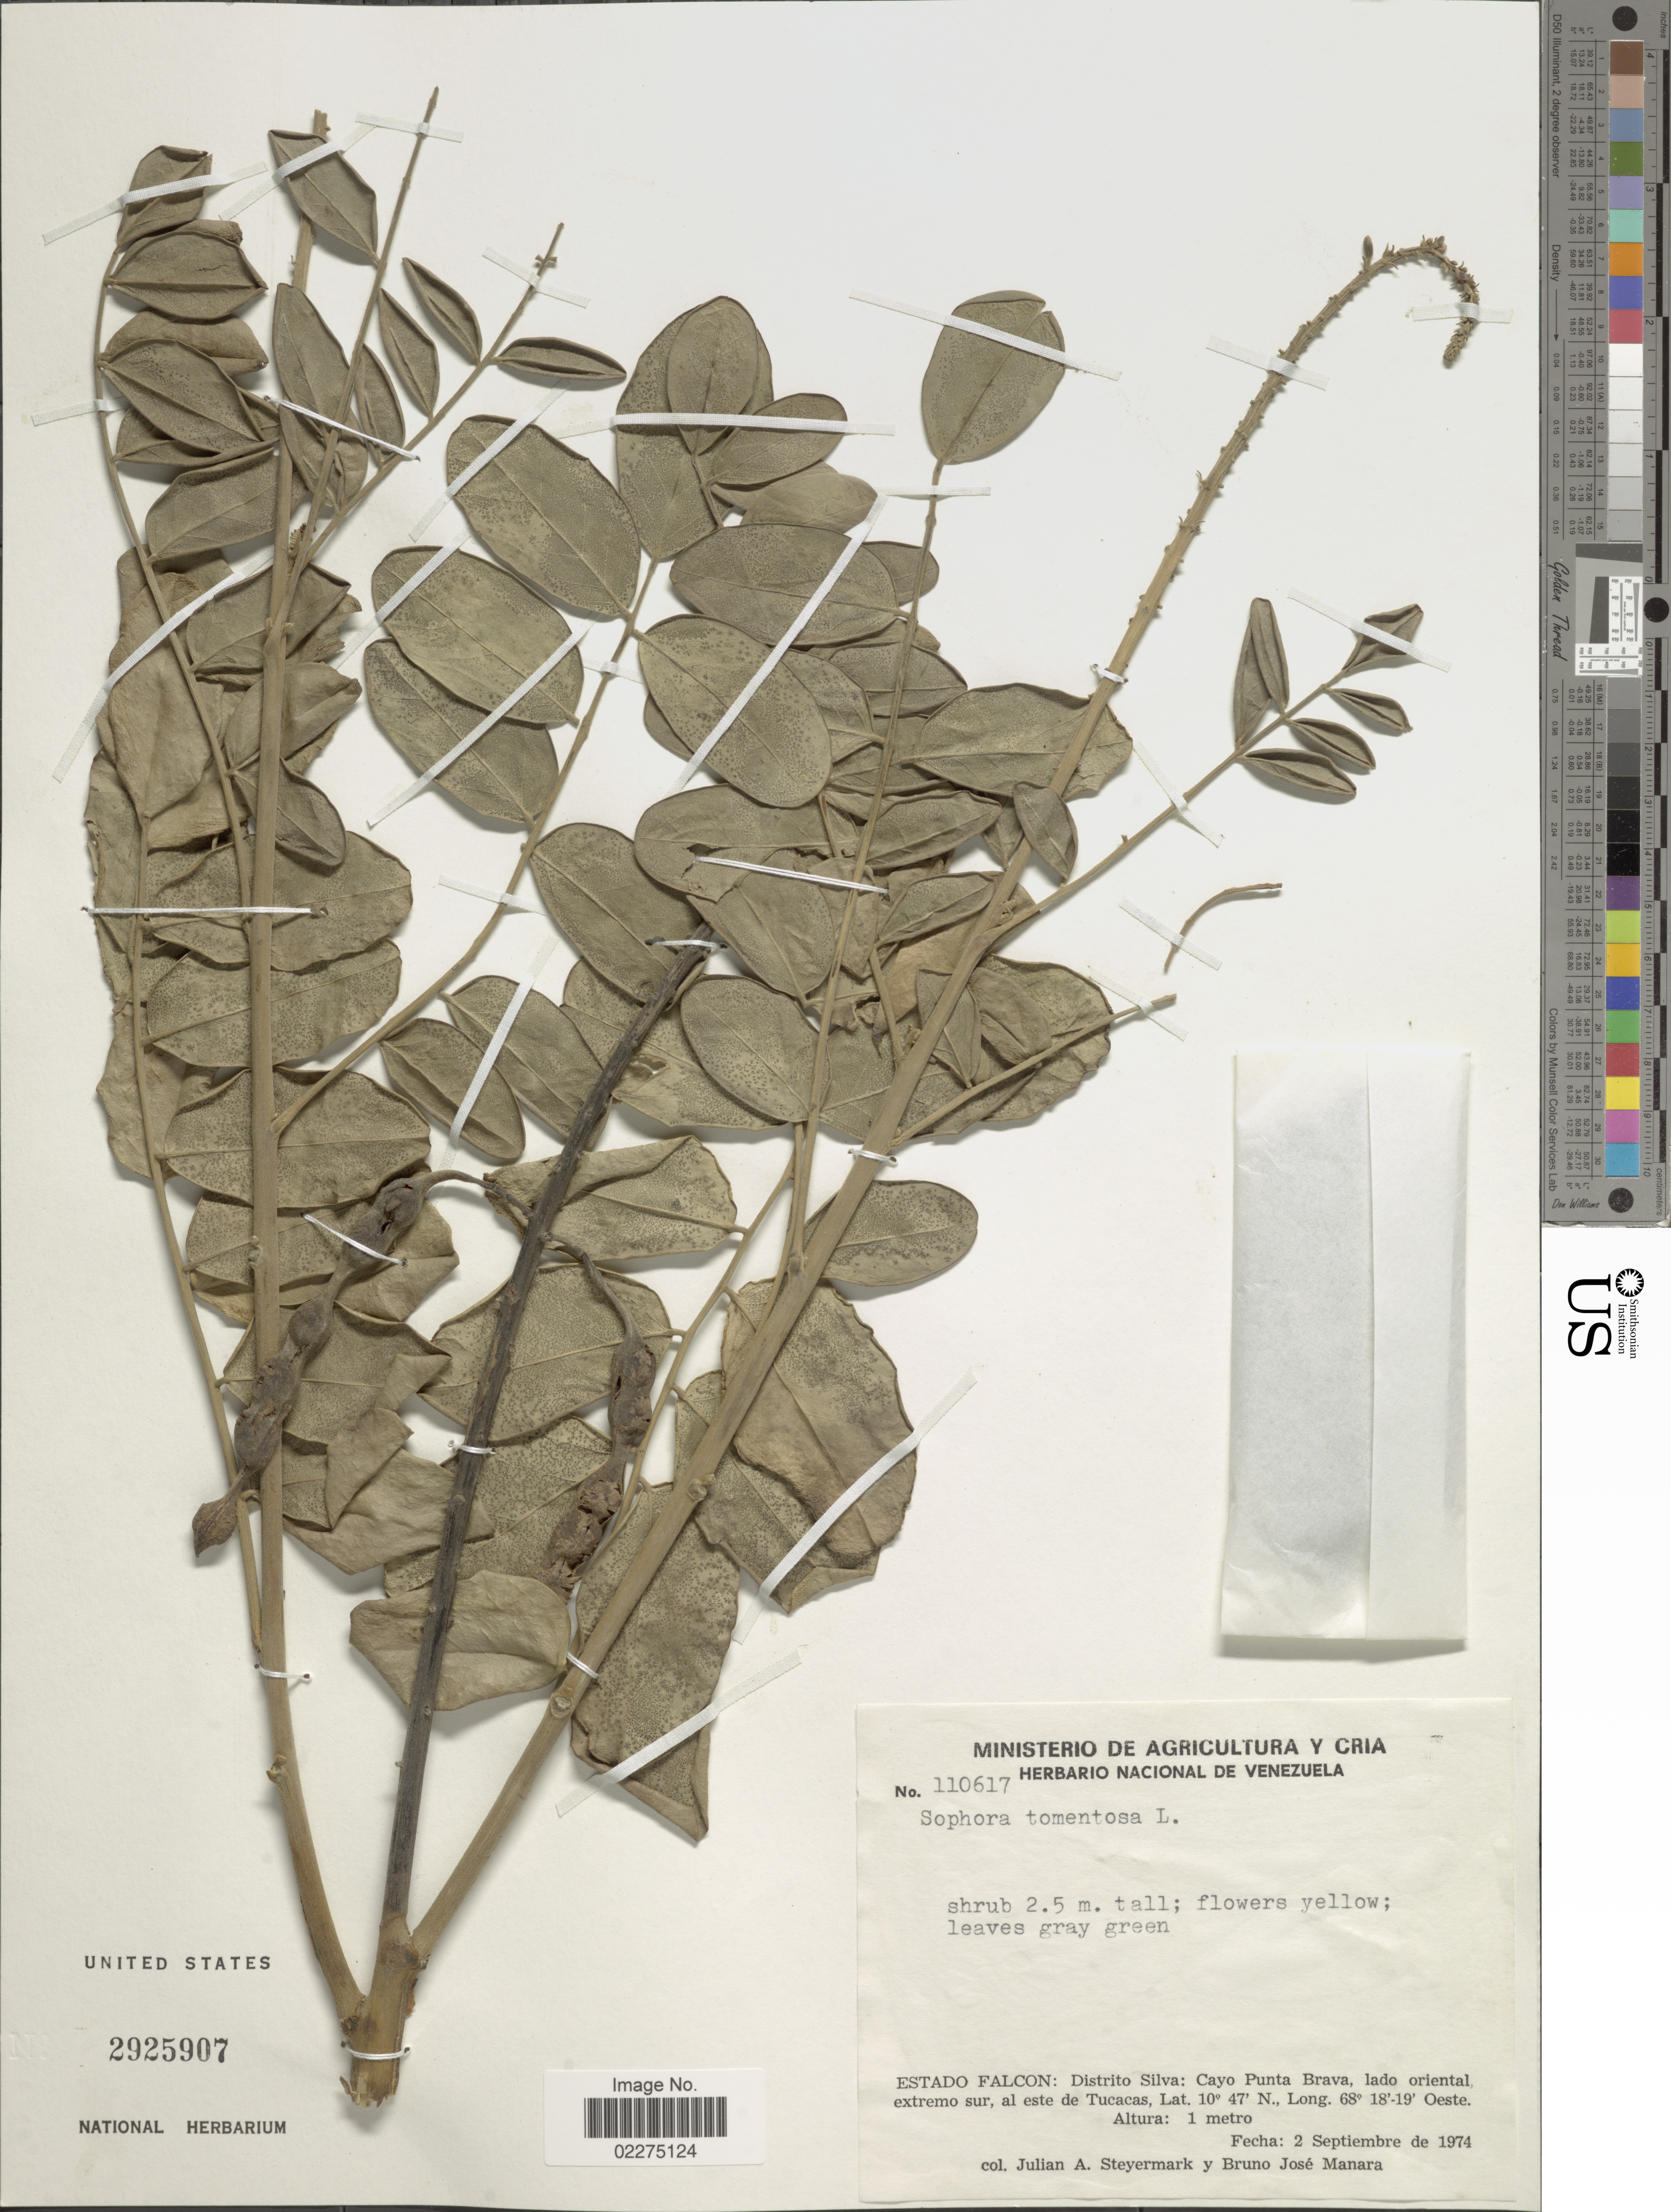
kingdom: Plantae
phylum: Tracheophyta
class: Magnoliopsida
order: Fabales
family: Fabaceae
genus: Sophora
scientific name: Sophora tomentosa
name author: L.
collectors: J. Steyermark & B. Manara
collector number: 110617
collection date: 1974-09-02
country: Venezuela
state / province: Falcón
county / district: Silva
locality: Distrito Silva: Cayo Punta Brava, lado oriental extremo sur, al este de Tucacas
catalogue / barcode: US 2925907